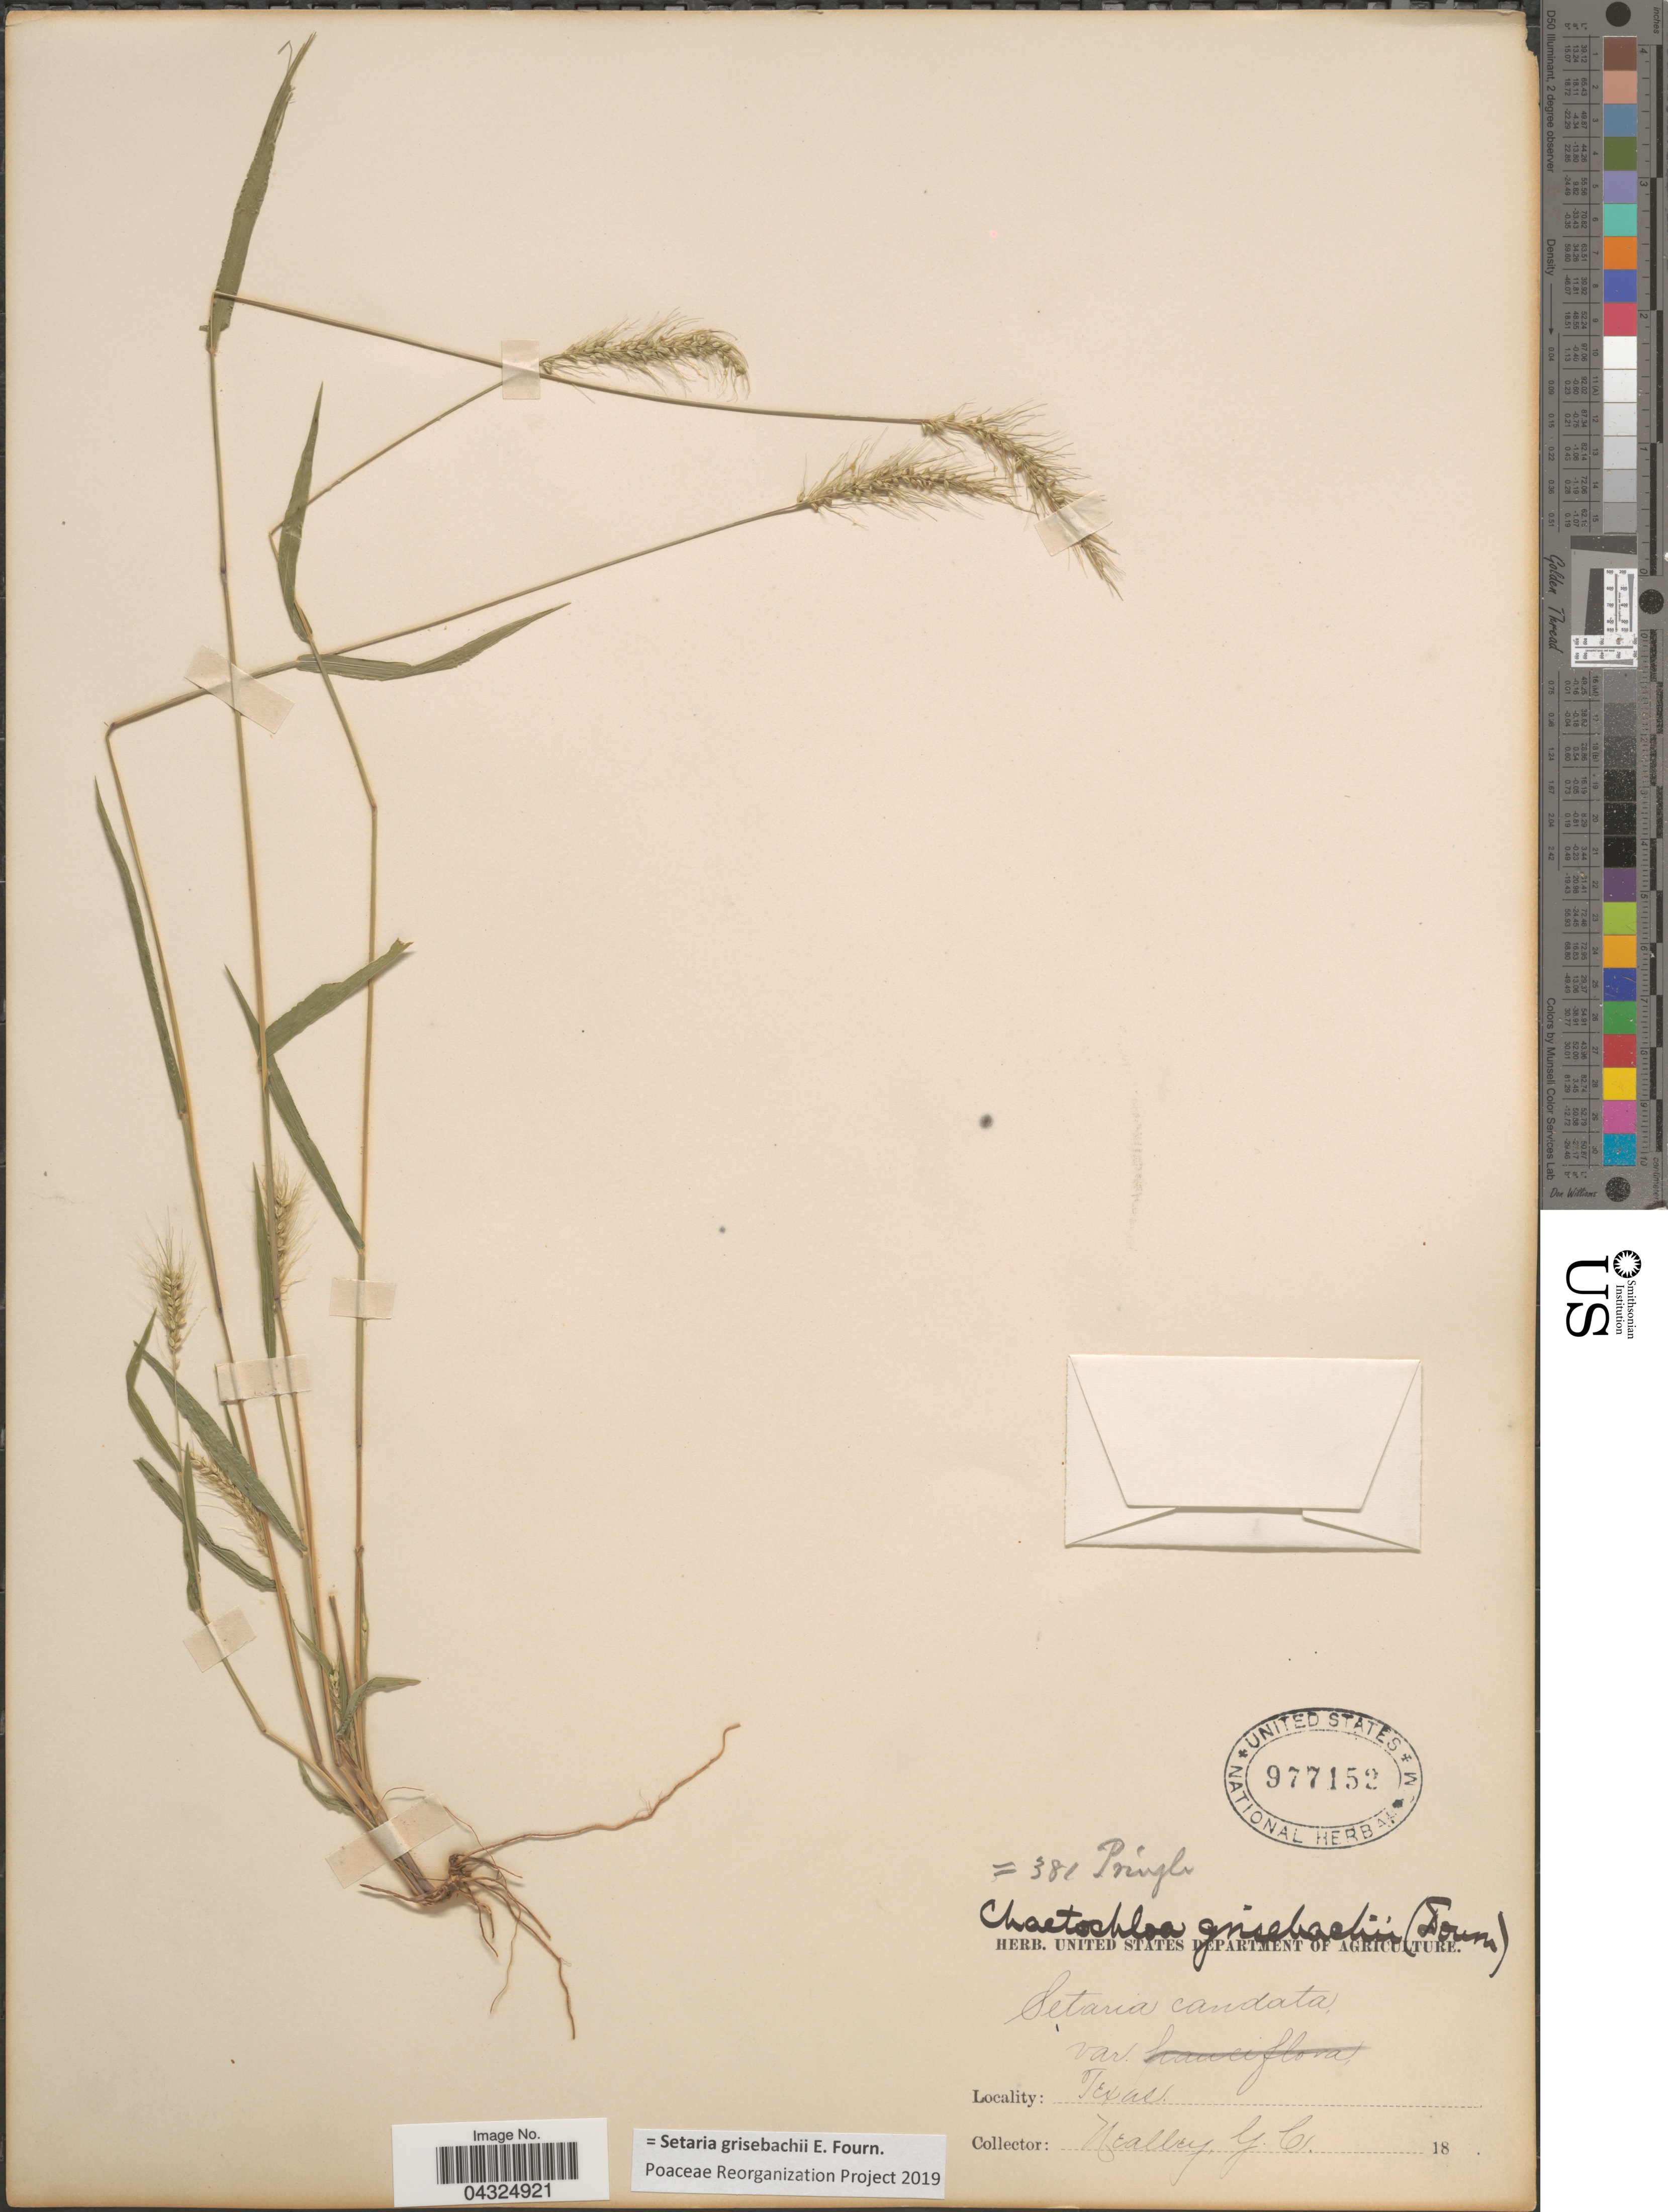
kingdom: Plantae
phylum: Tracheophyta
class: Liliopsida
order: Poales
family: Poaceae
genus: Setaria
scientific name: Setaria grisebachii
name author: E. Fourn.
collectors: G. C. Nealley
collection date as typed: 18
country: United States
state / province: Texas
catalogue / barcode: US 977152